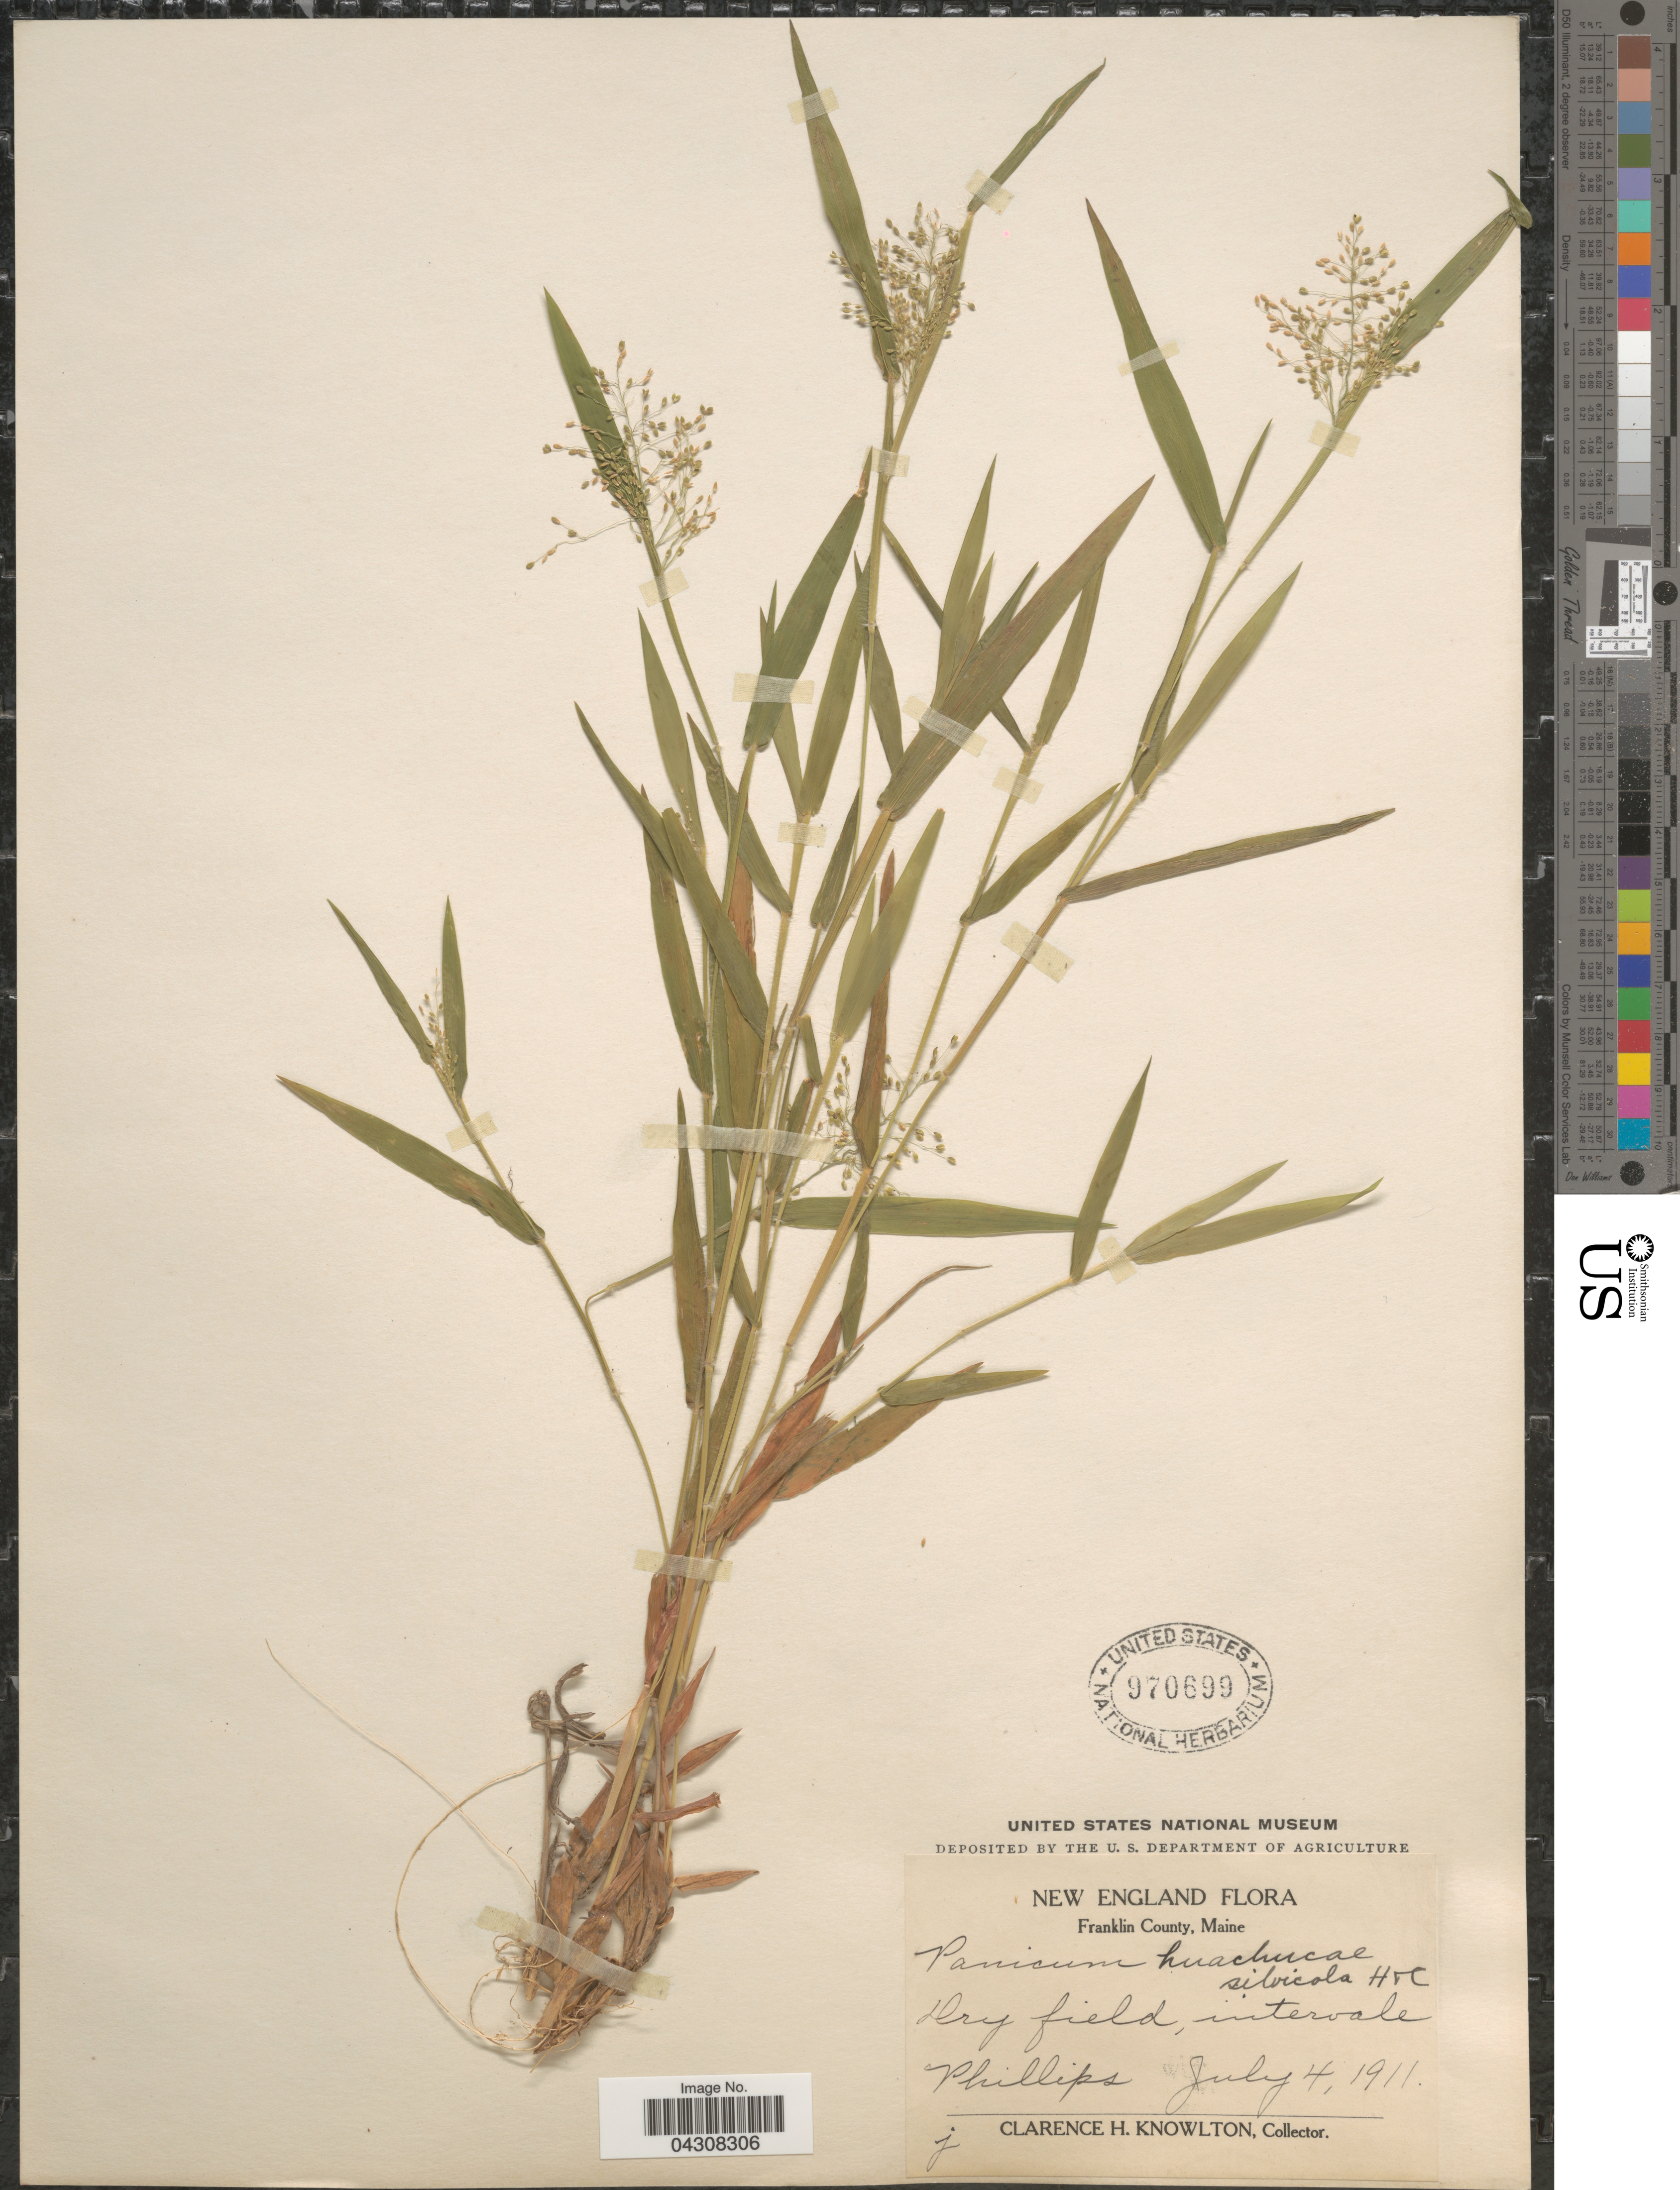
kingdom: Plantae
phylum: Tracheophyta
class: Liliopsida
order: Poales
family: Poaceae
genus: Dichanthelium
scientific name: Dichanthelium acuminatum var. acuminatum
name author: (Sw.) Gould & C.A. Clark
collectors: C. H. Knowlton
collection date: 1911-07-04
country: United States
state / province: Maine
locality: New England. Franklin County. Dry field, intervale Phillips.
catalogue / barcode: US 970699